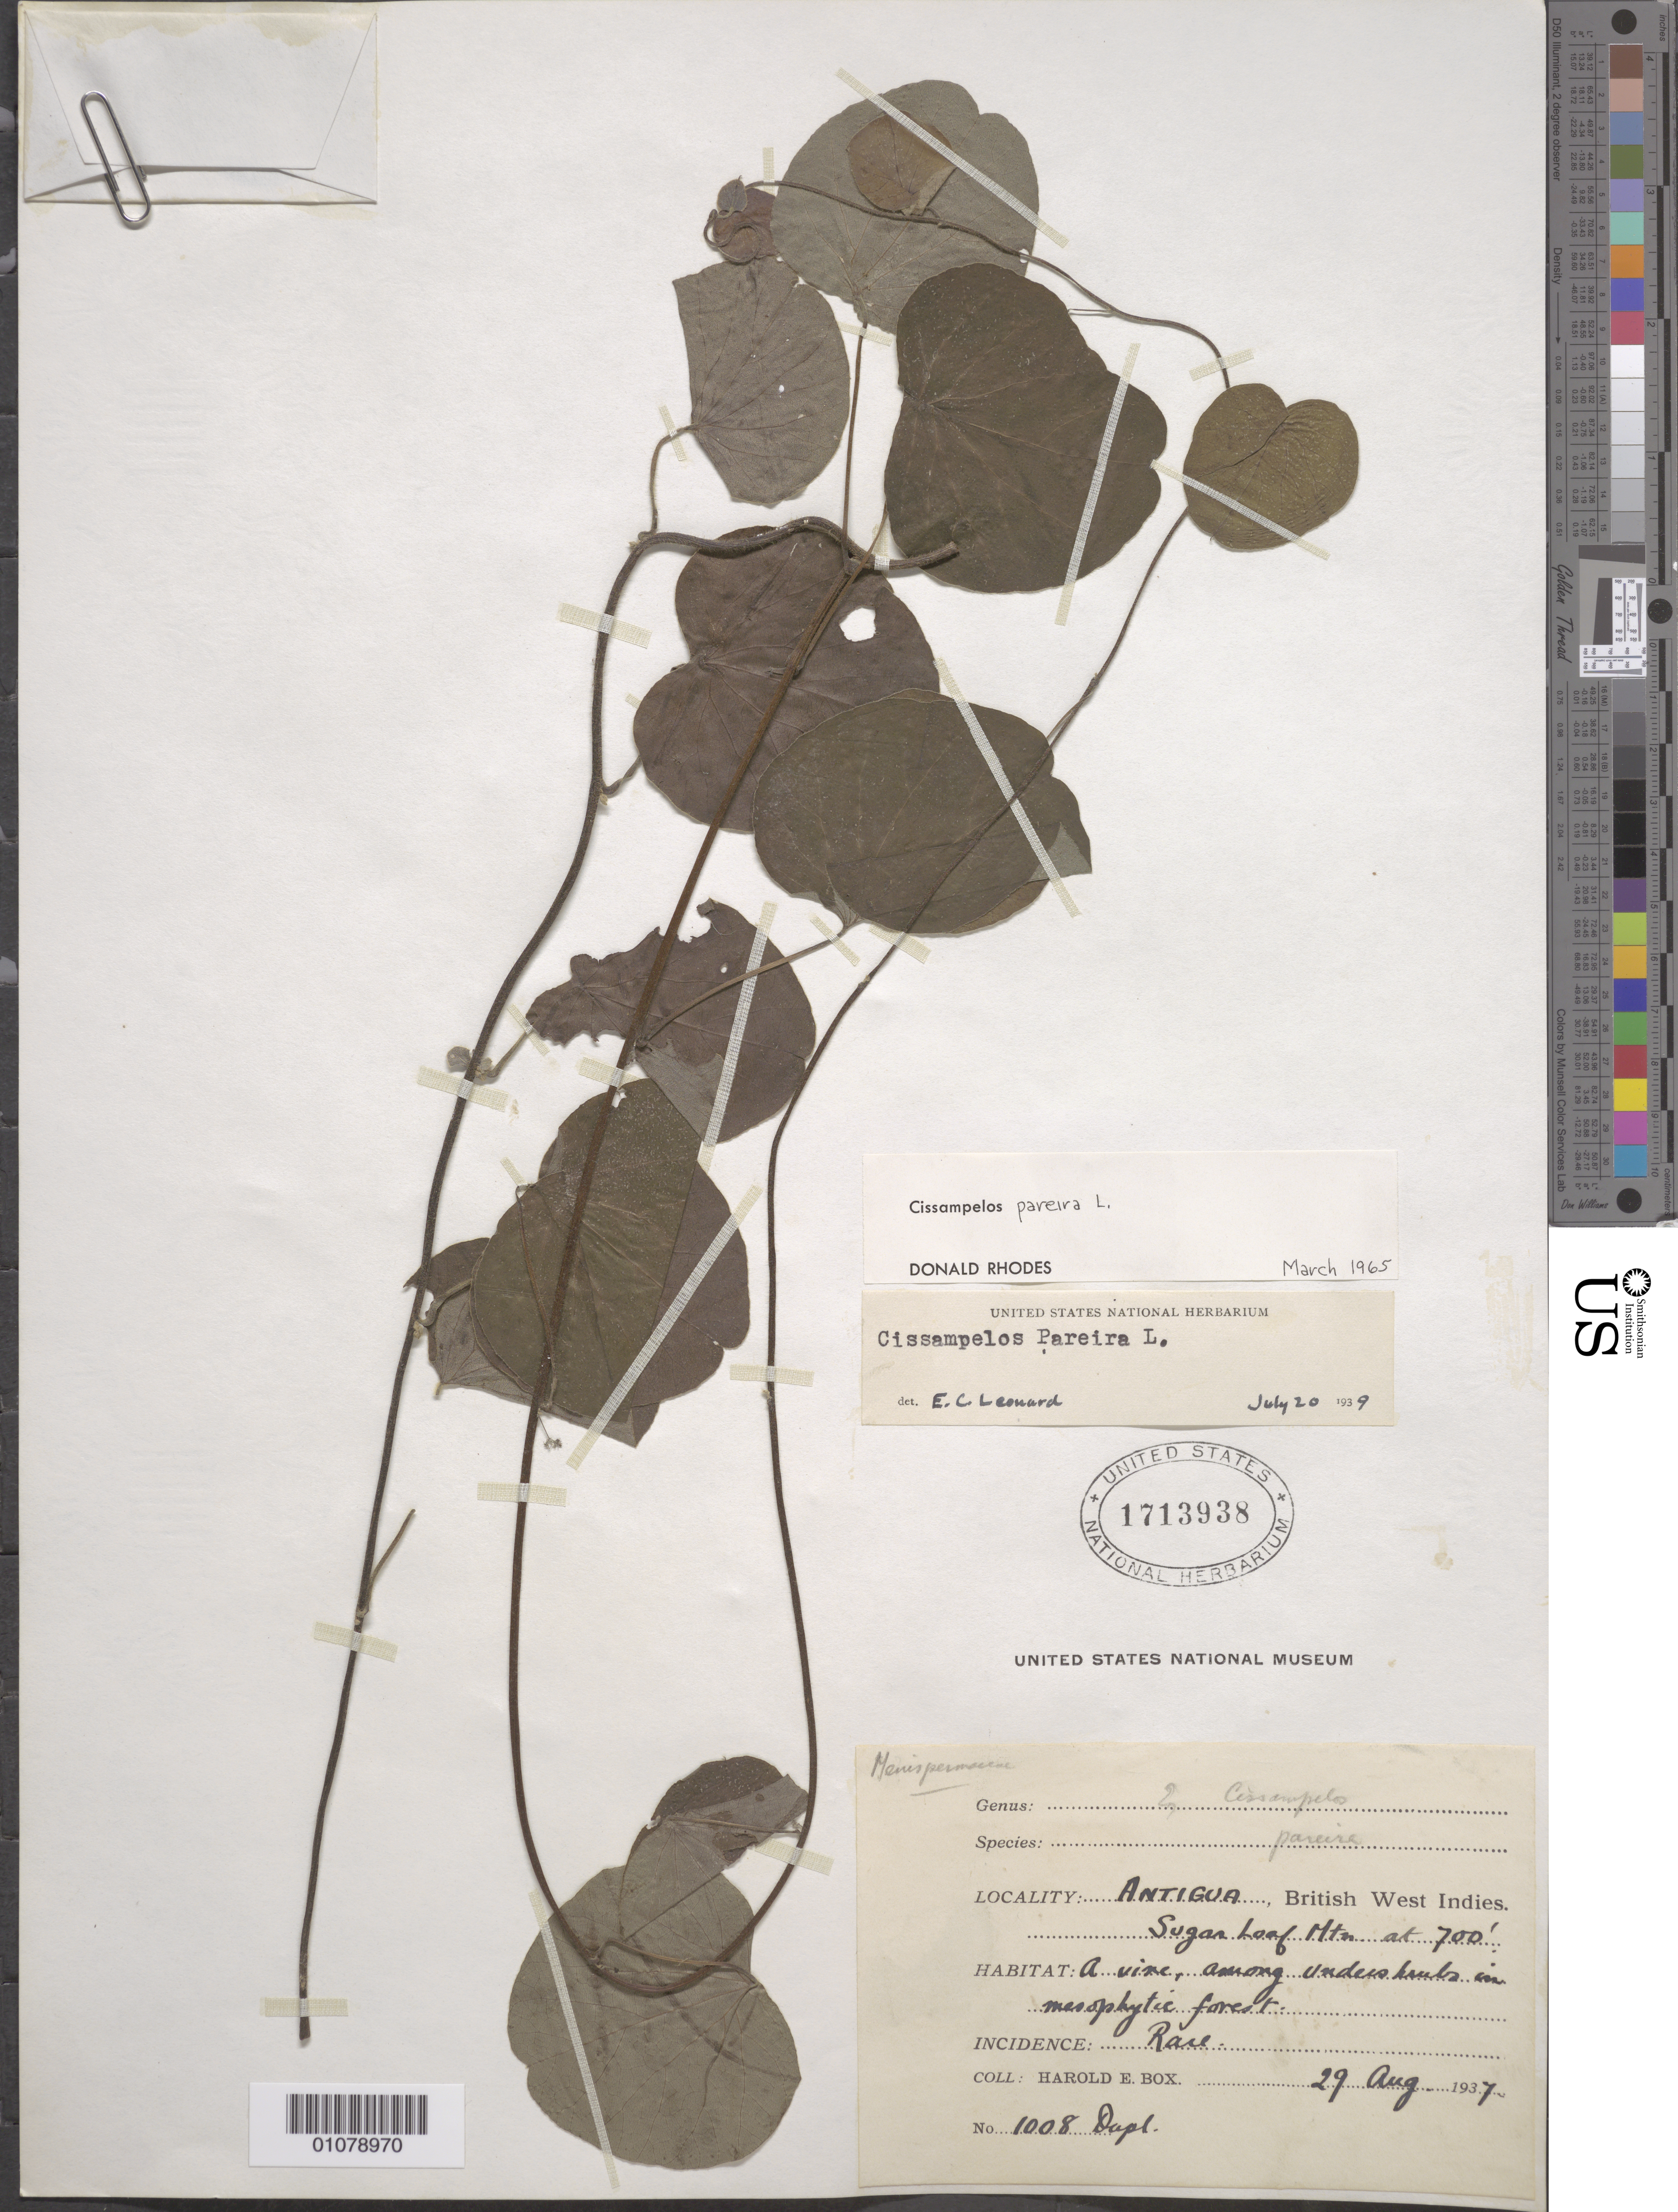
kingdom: Plantae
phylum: Tracheophyta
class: Magnoliopsida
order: Ranunculales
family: Menispermaceae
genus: Cissampelos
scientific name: Cissampelos pareira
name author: L.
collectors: H. E. Box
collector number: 1008 Dupl.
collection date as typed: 29 Aug 1937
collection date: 1937-08-29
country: Antigua and Barbuda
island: Antigua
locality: Sugar Loaf Mtn.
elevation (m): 213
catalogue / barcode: US 1713938